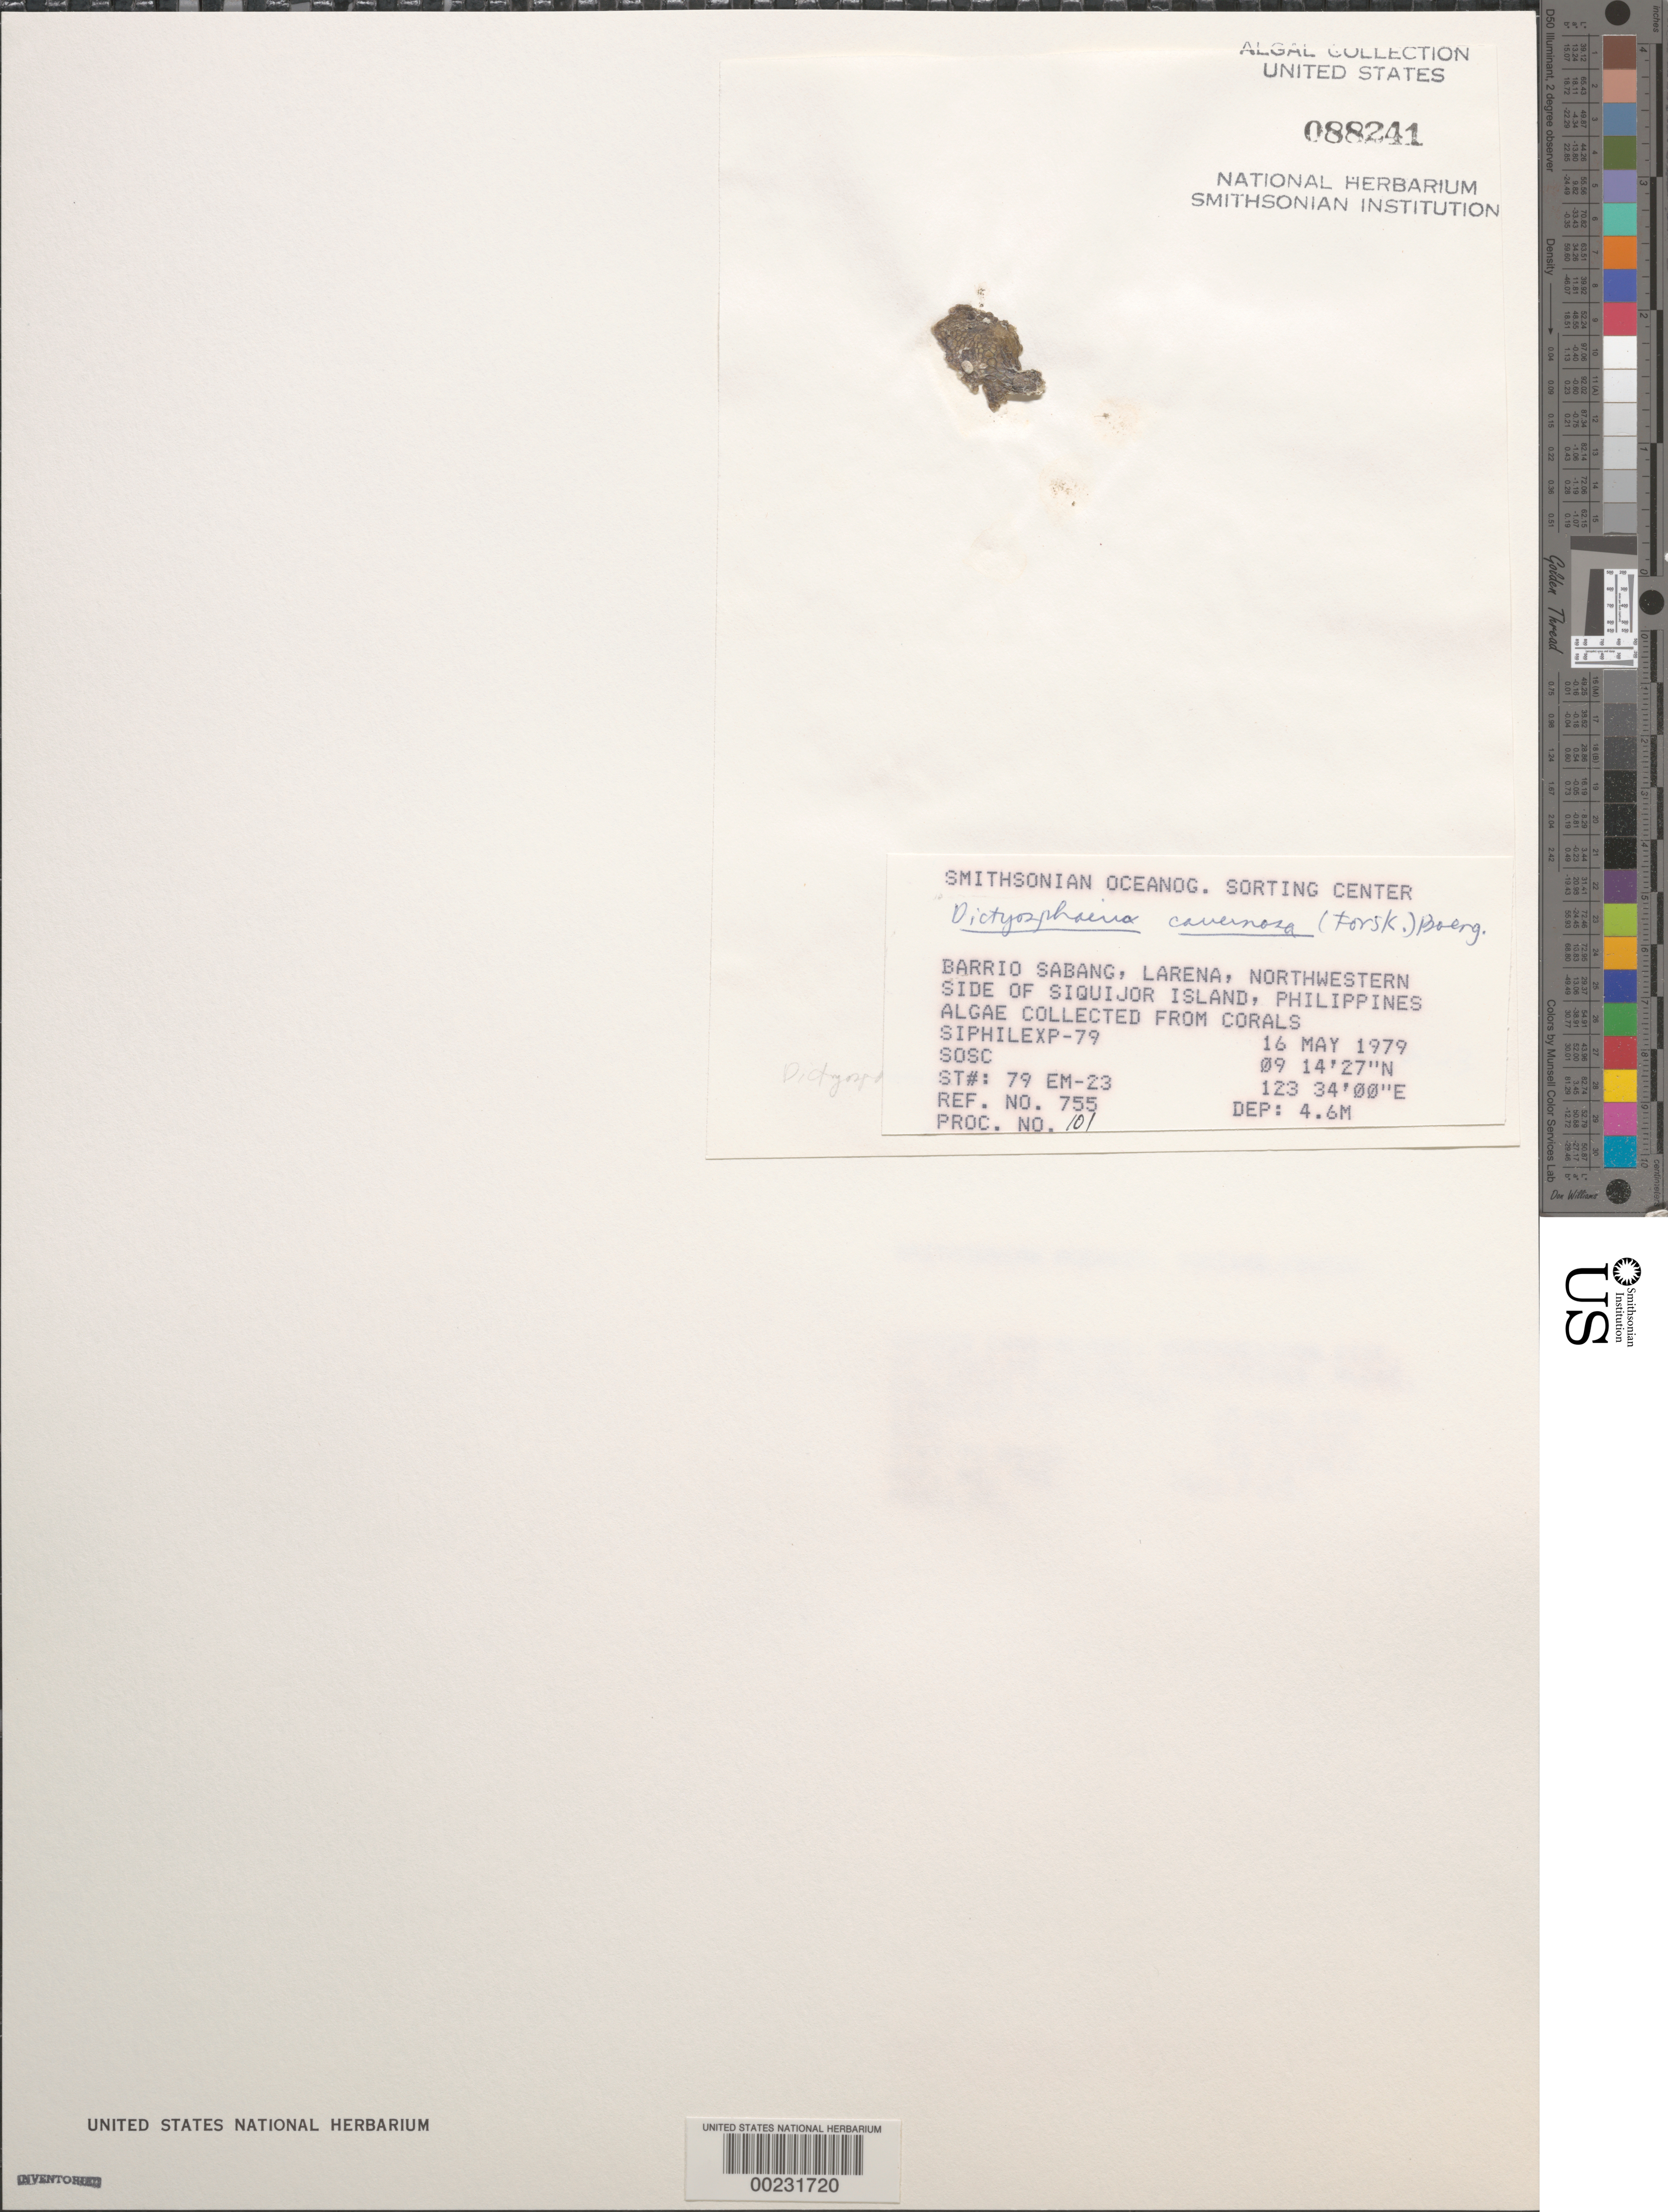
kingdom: Plantae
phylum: Chlorophyta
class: Ulvophyceae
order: Siphonocladales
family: Siphonocladaceae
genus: Dictyosphaeria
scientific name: Dictyosphaeria cavernosa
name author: (Forssk.) Børgesen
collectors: SOSC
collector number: Station 79 Em-23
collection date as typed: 16 May 1979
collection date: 1979-05-16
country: Philippines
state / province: Central Visayas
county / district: Siquijor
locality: Visayan, Siquijor island, larena, barrio sabang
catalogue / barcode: US 88241